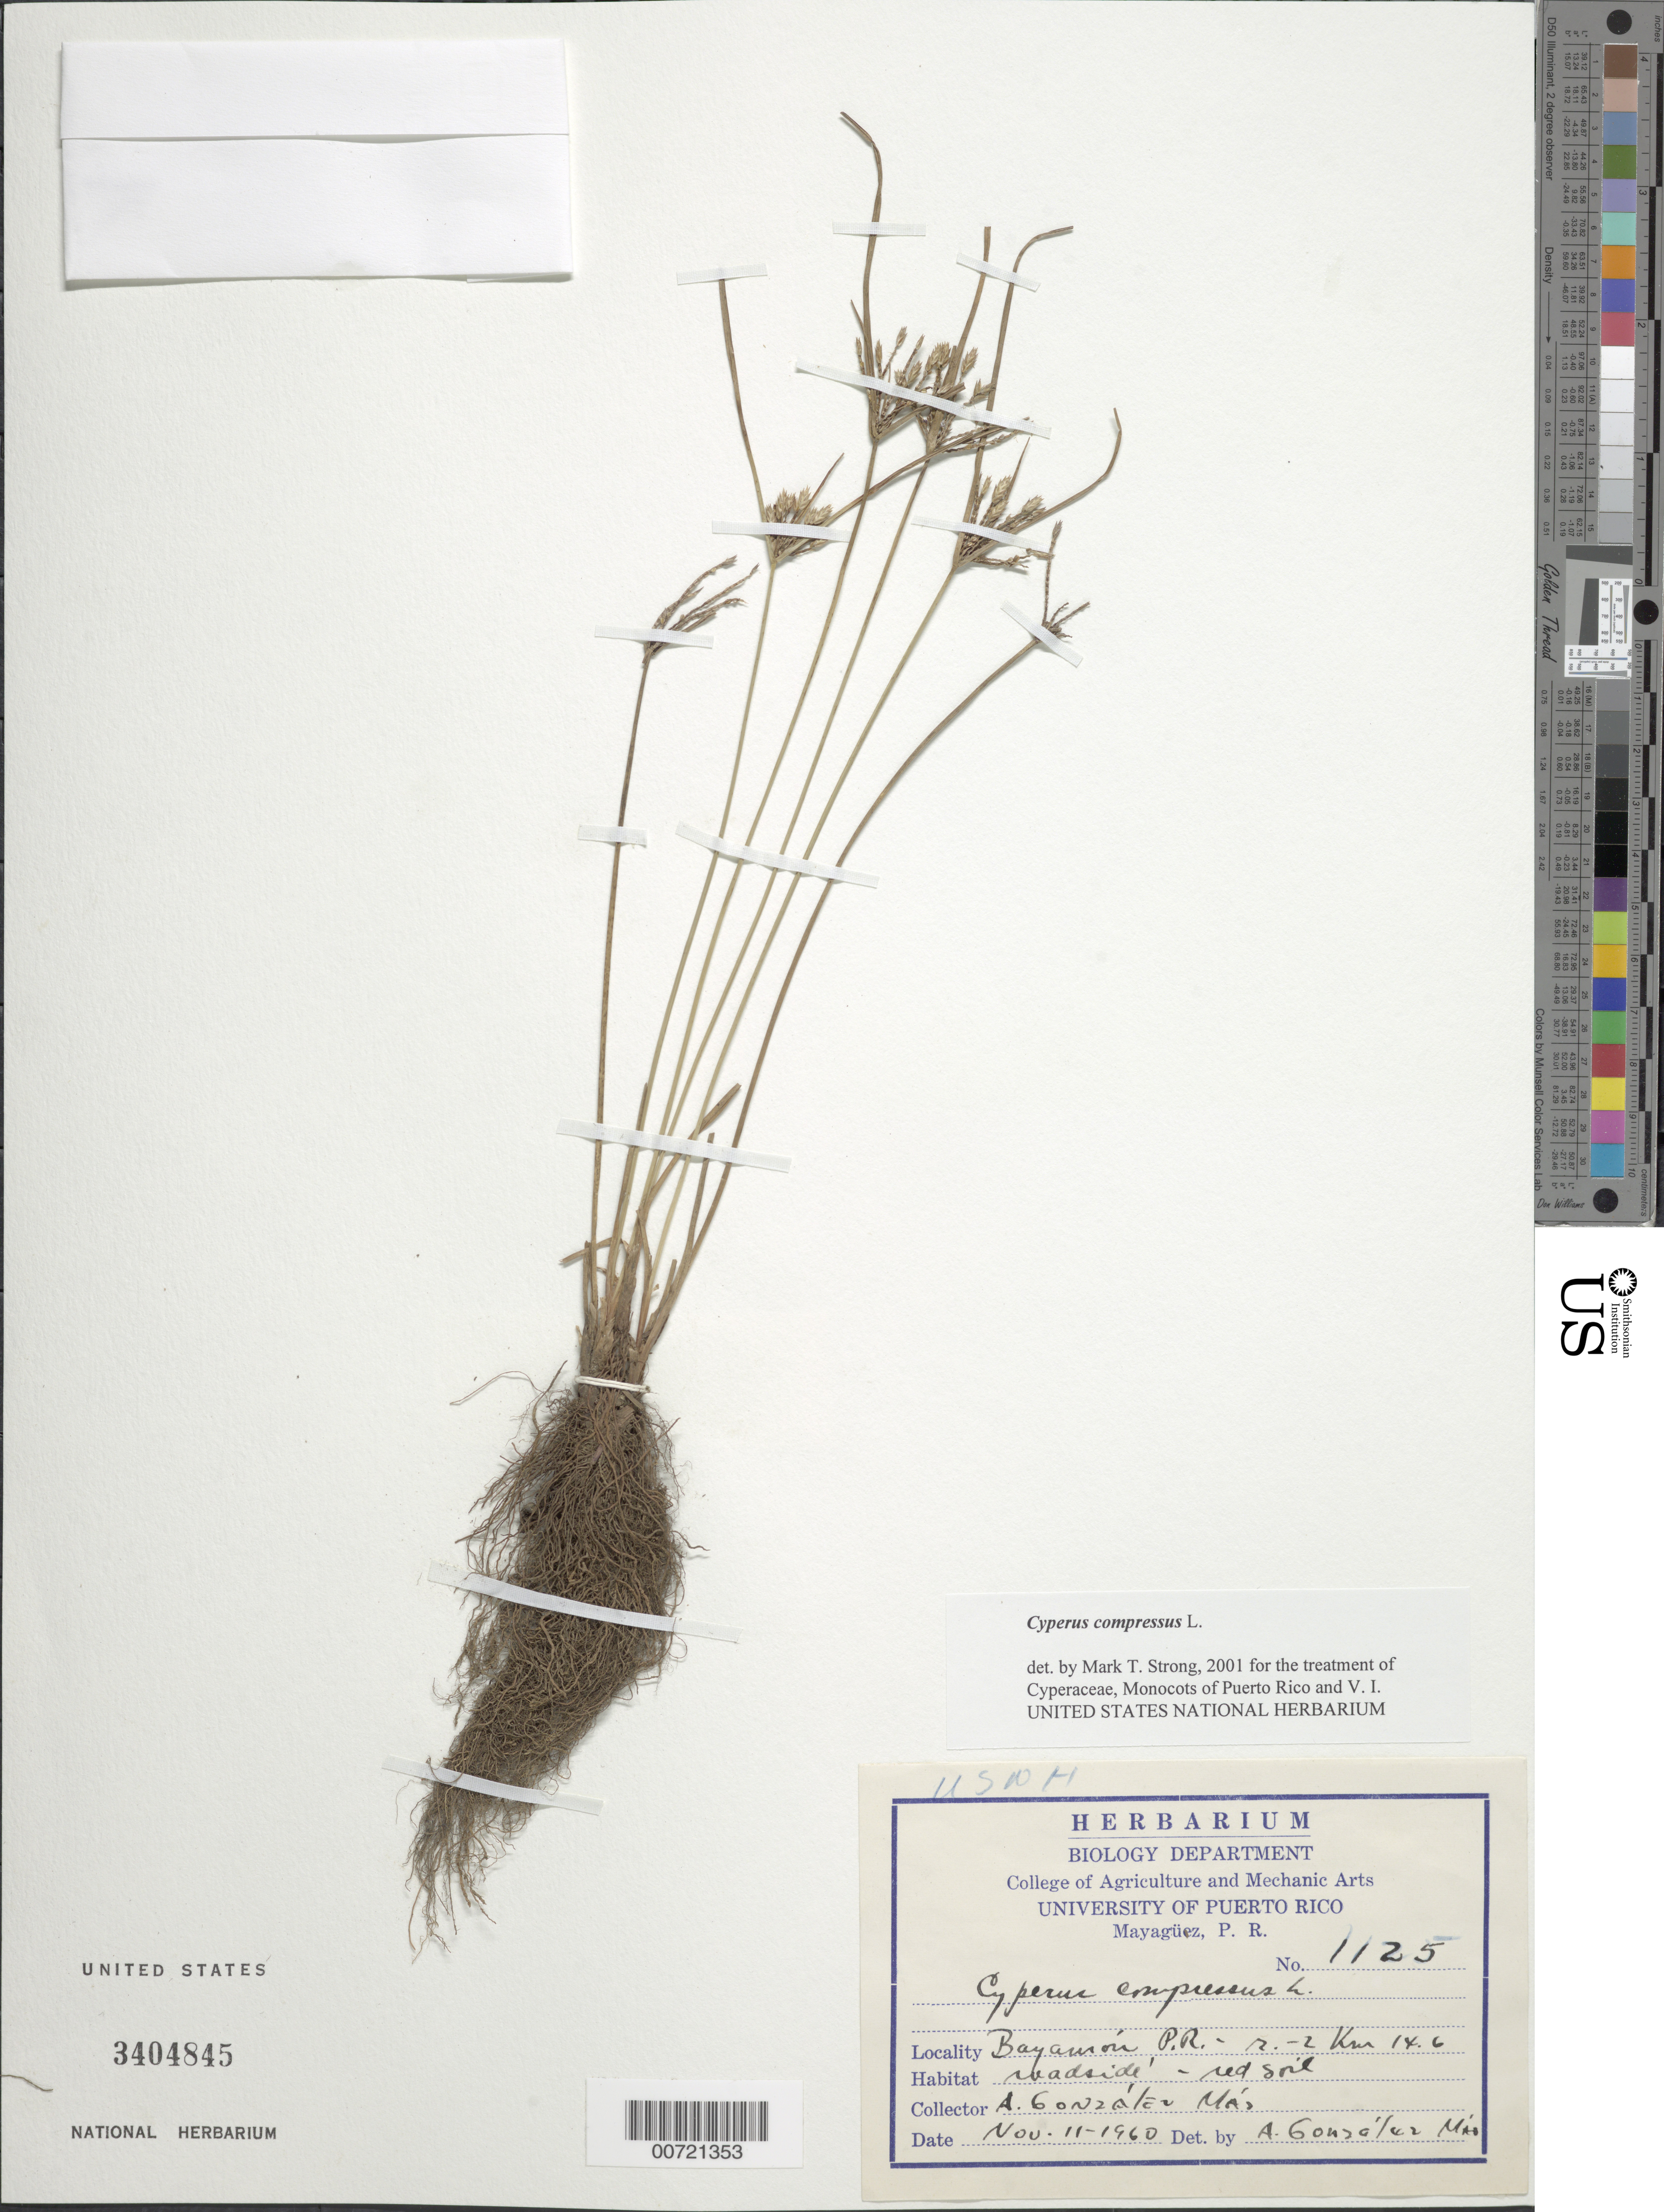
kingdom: Plantae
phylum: Tracheophyta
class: Liliopsida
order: Poales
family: Cyperaceae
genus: Cyperus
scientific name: Cyperus compressus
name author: L.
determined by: Strong, M. T., (US), Smithsonian Institution - National Museum of Natural History (UNITED STATES)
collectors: A. González Más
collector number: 1125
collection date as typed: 11 Nov 1960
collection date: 1960-11-11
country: Puerto Rico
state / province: Bayamón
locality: Bayamón: Rd. 2, km 14.6.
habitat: Roadside.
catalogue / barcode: US 3404845